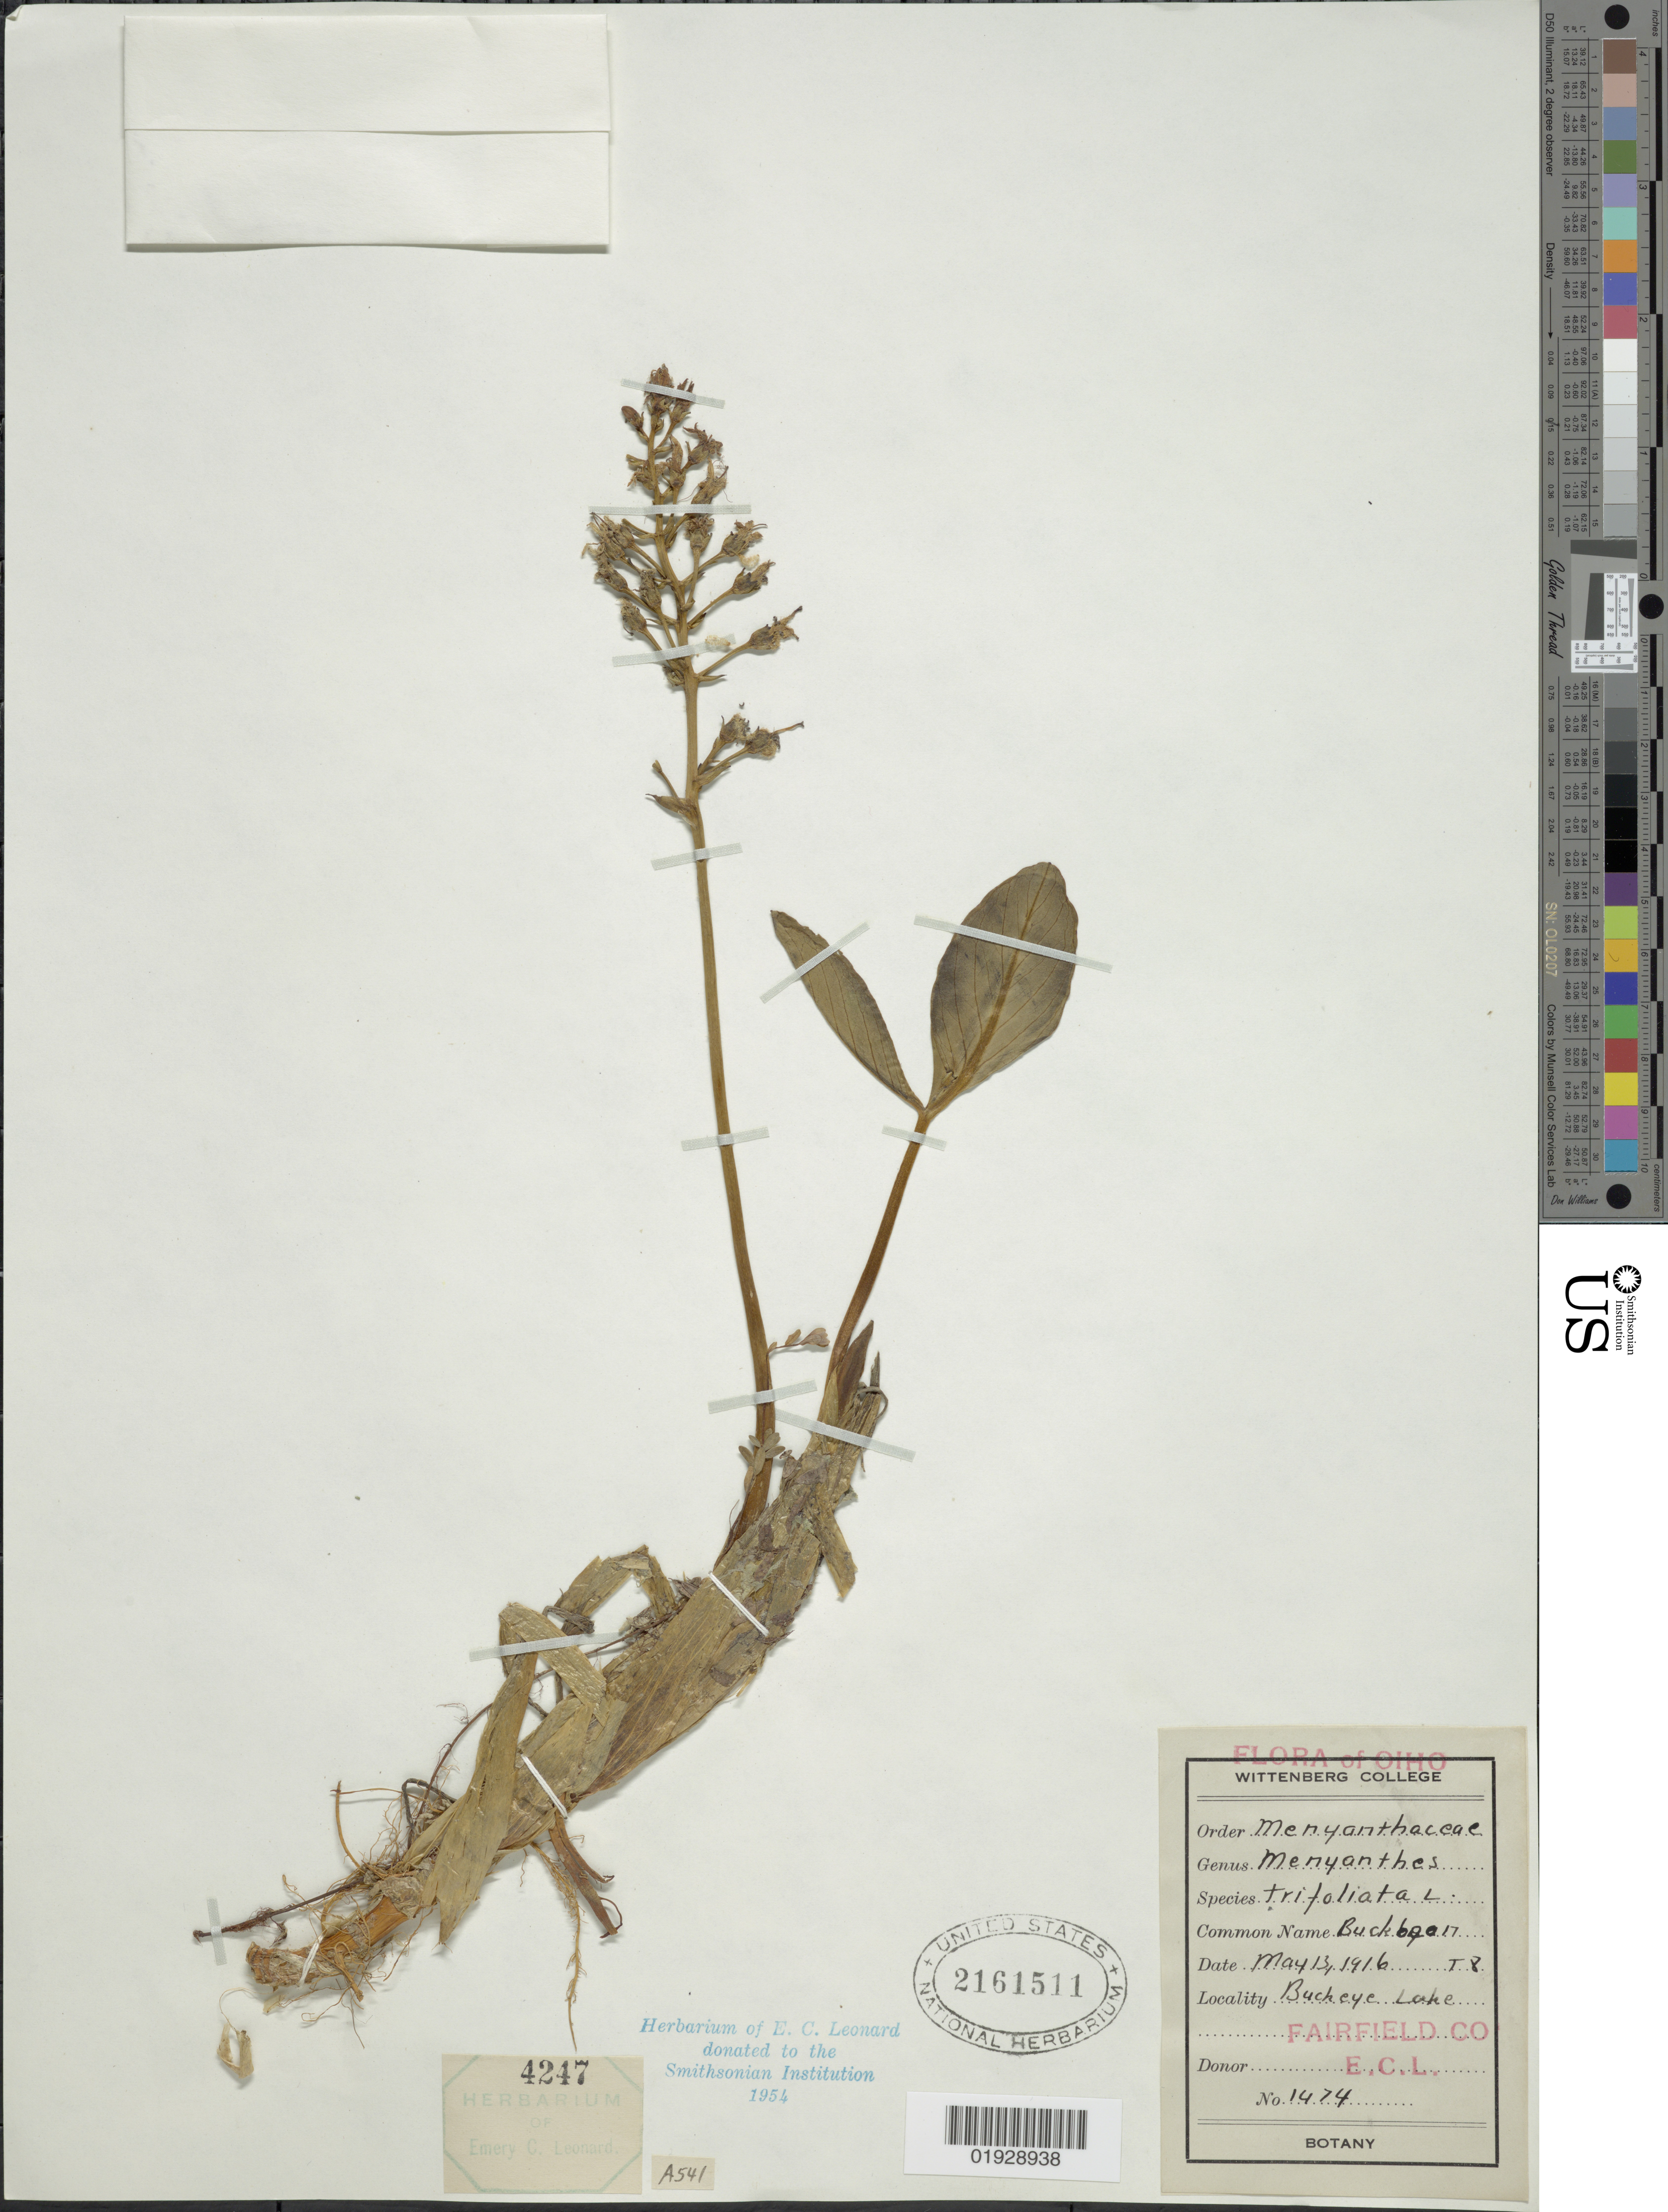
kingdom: Plantae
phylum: Tracheophyta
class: Magnoliopsida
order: Asterales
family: Menyanthaceae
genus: Menyanthes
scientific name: Menyanthes trifoliata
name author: L.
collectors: E. C. Leonard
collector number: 1474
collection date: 1916-05-13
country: United States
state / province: Ohio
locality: Buckeye Lake, Fairfield Co., T8.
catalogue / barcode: US 2161511